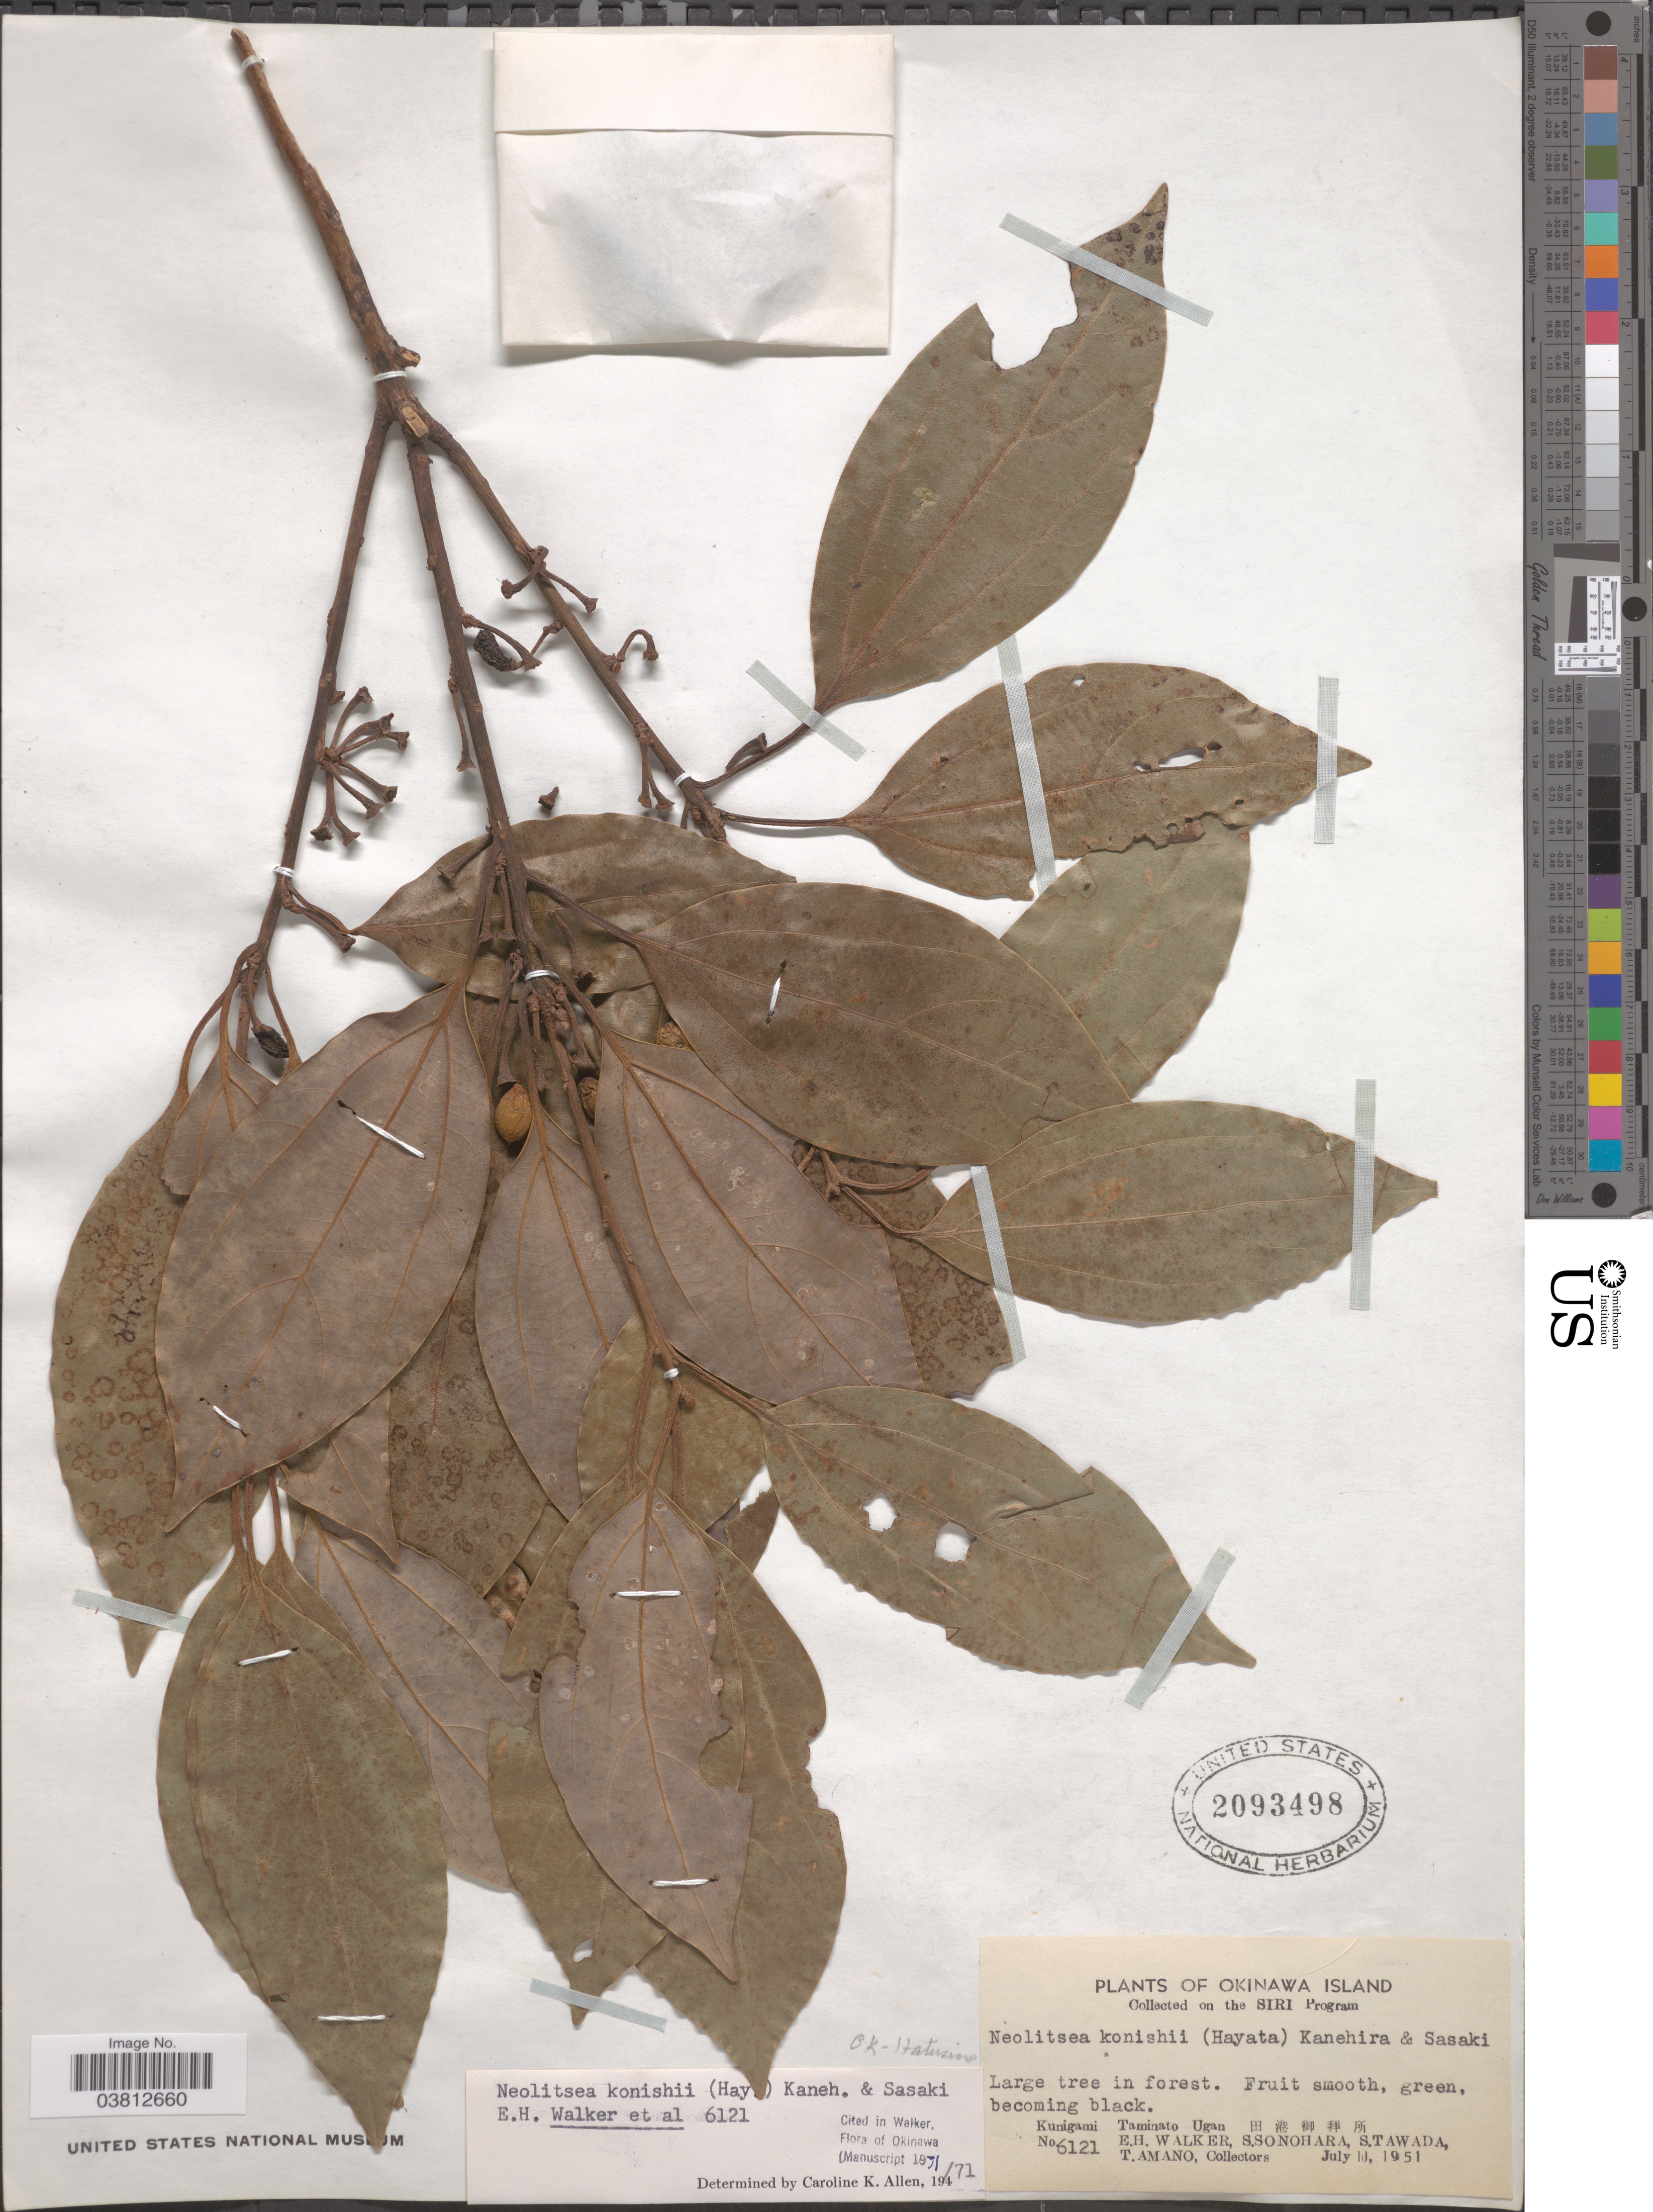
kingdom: Plantae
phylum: Tracheophyta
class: Magnoliopsida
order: Laurales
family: Lauraceae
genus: Neolitsea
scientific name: Neolitsea konishii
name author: (Hayata) Kaneh. & Sasaki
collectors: E. H. Walker, S. Sonohara, S. Tawada & T. Amano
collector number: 6121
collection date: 1951-07-10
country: Japan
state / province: Okinawa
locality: Okinawa Island. Kunigami Taminato Ugan. X.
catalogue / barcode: US 2093498